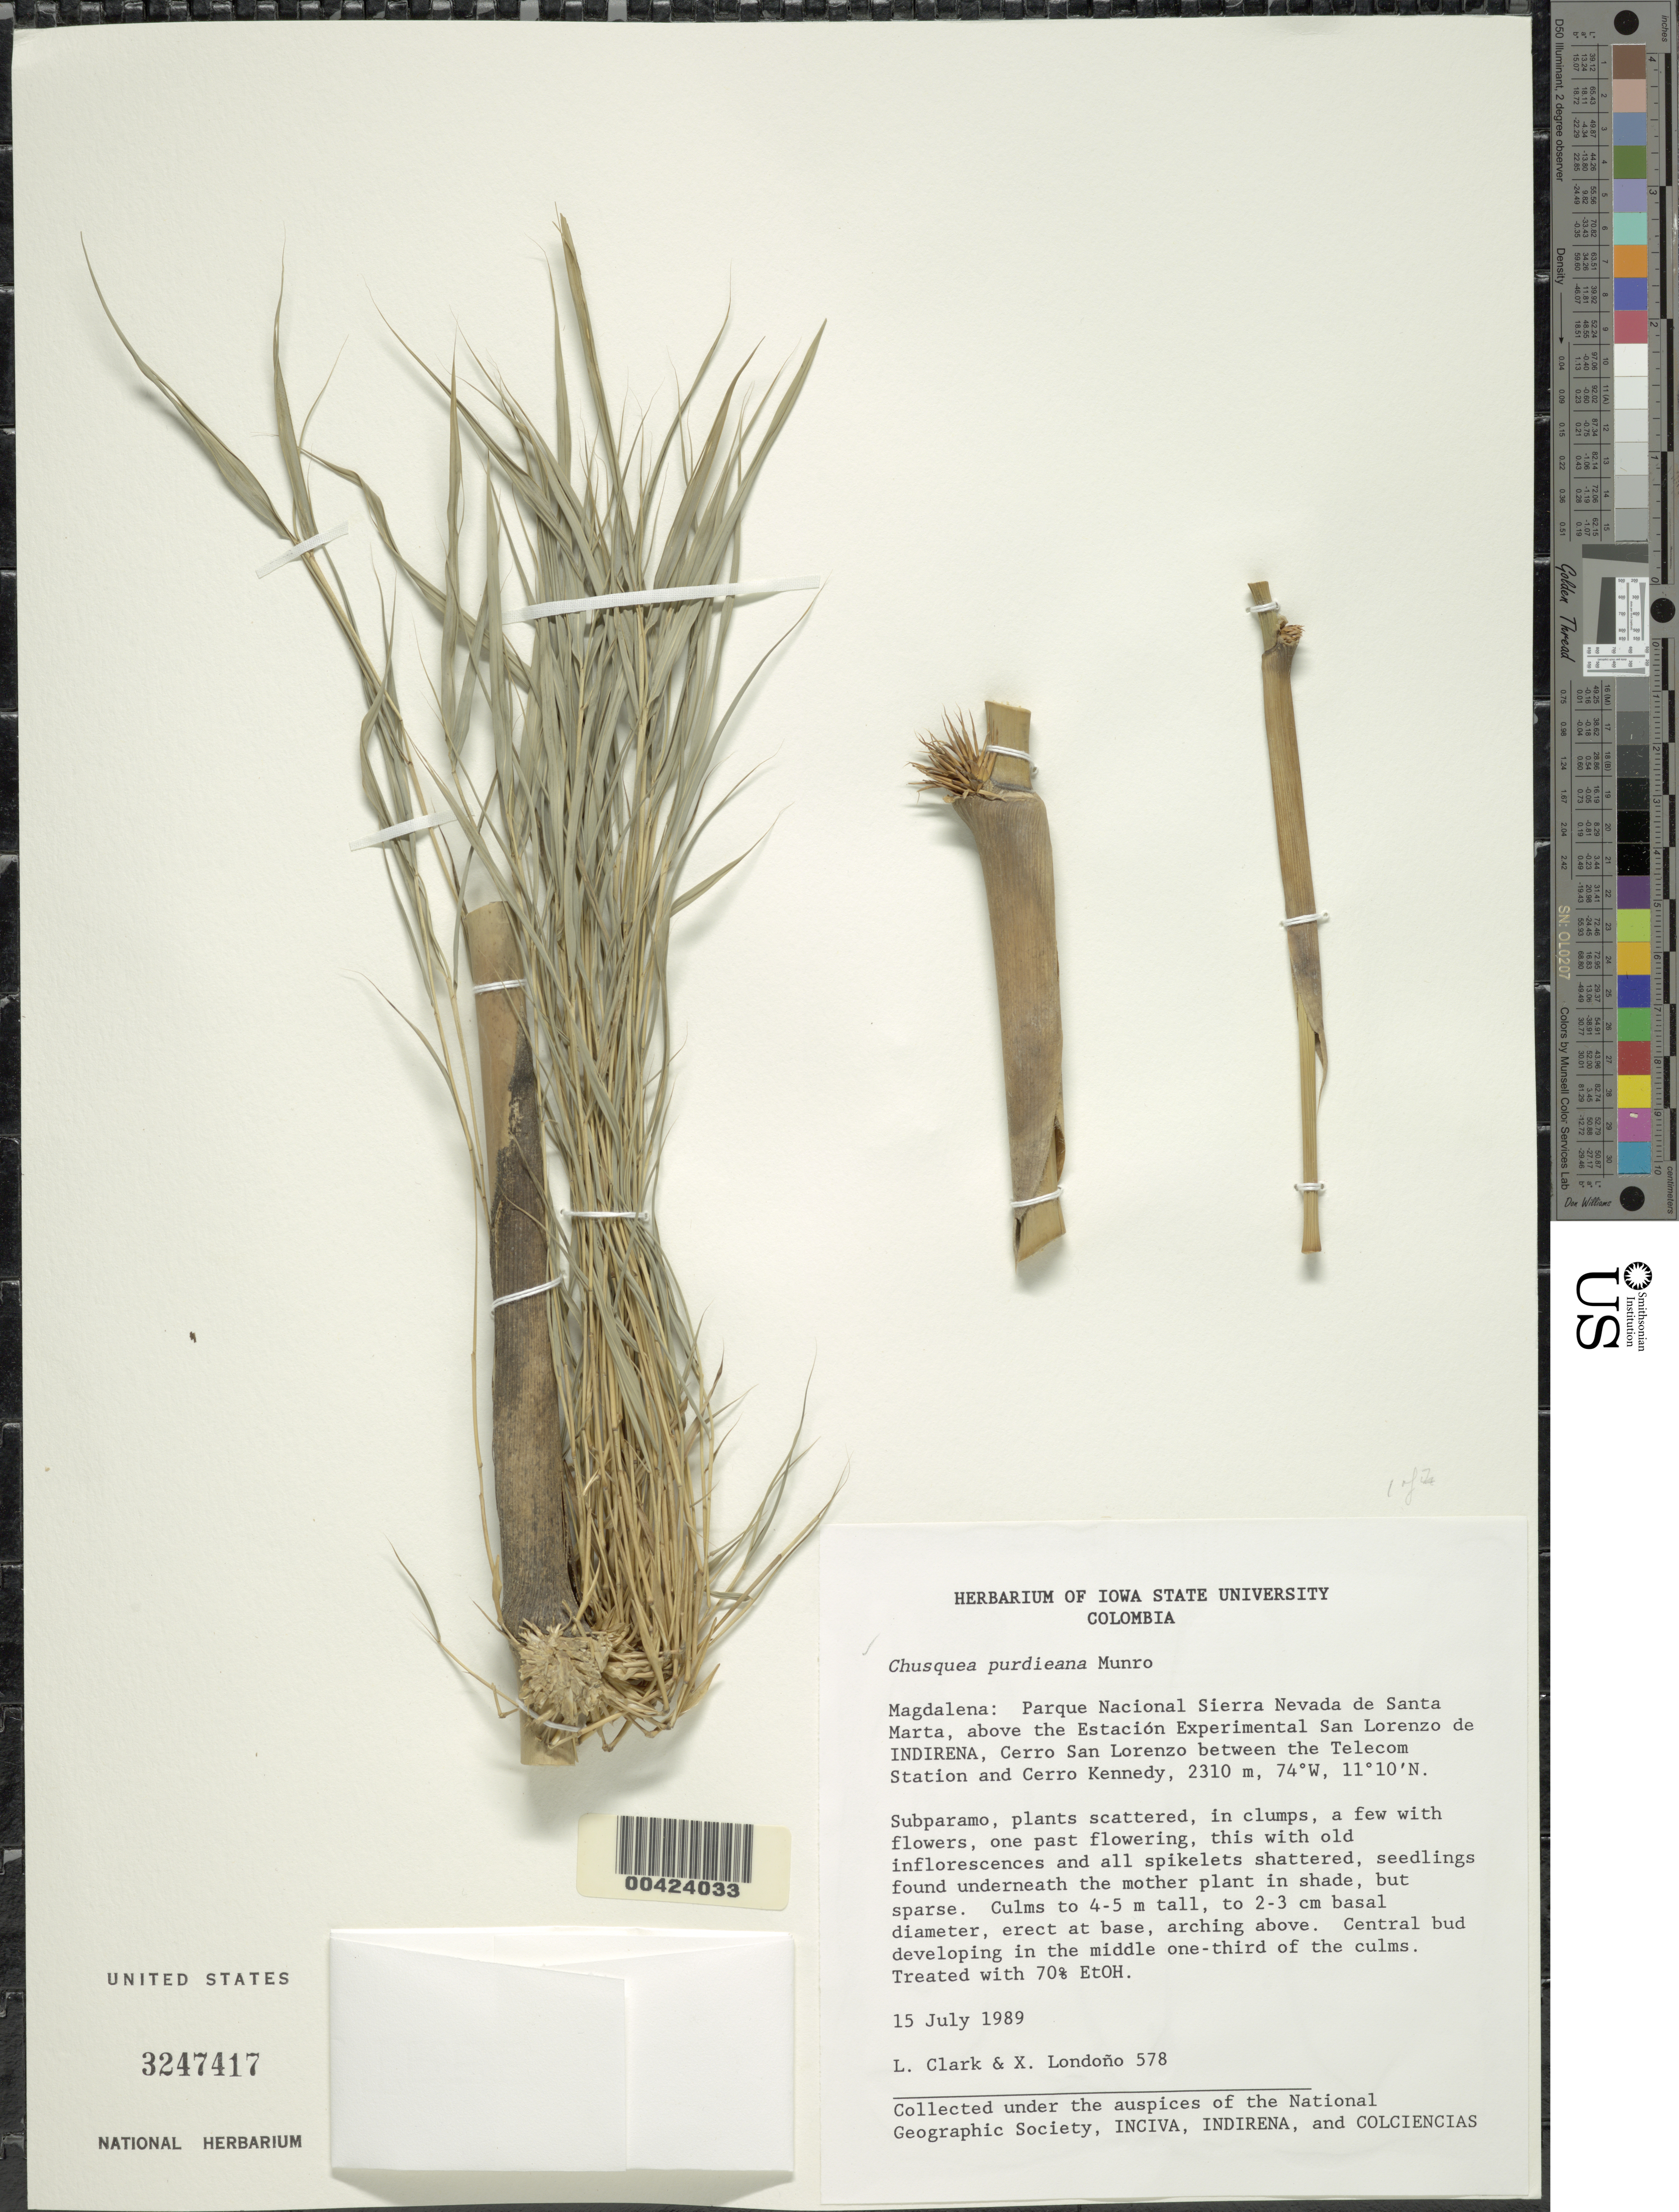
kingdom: Plantae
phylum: Tracheophyta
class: Liliopsida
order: Poales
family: Poaceae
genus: Chusquea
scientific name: Chusquea purdieana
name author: Munro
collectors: L. G. Clark & X. Londoño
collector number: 578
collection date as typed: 15 Jul 1989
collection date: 1989-07-15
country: Colombia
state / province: Magdalena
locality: Cerro de San Lorenzo; Parque Nacional de Sierra Nevada de Santa Marta, between the telecom station and Cerro kennedy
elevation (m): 2310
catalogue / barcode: US 3247417